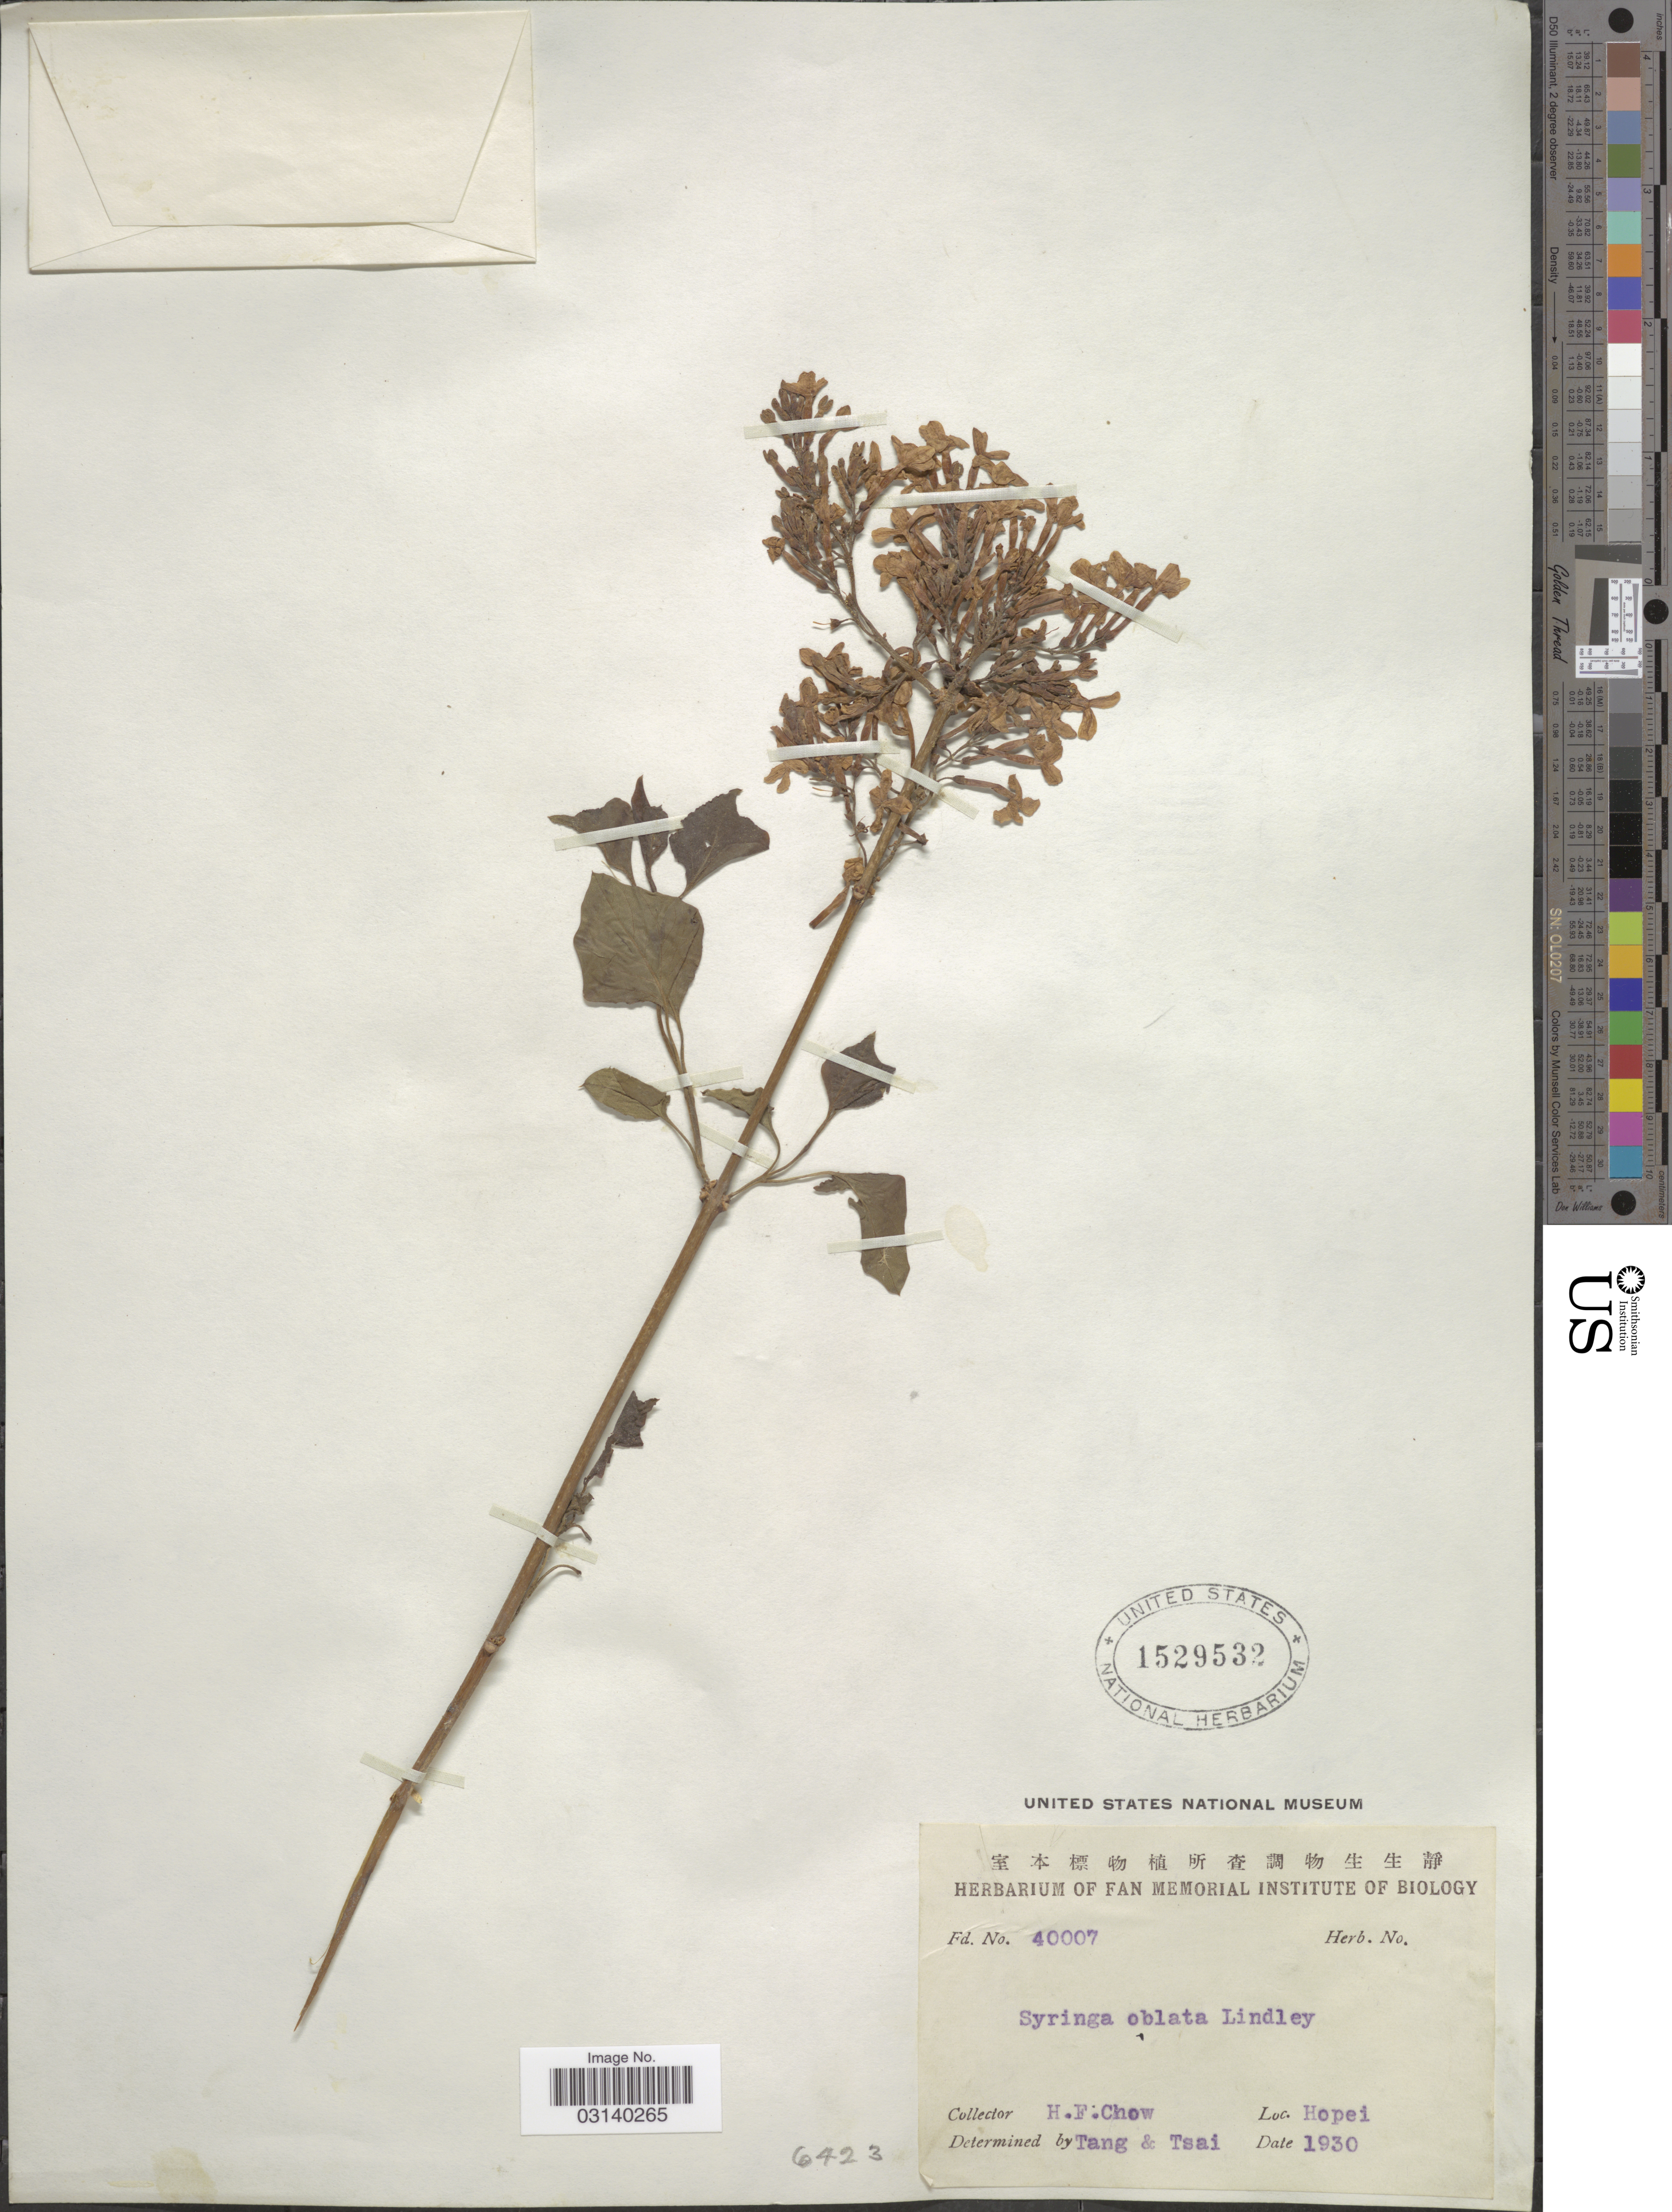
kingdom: Plantae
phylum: Tracheophyta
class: Magnoliopsida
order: Lamiales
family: Oleaceae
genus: Syringa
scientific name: Syringa oblata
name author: Lindl.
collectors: H. Chow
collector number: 40007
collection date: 1930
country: China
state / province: Hebei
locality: Hopei.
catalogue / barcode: US 1529532